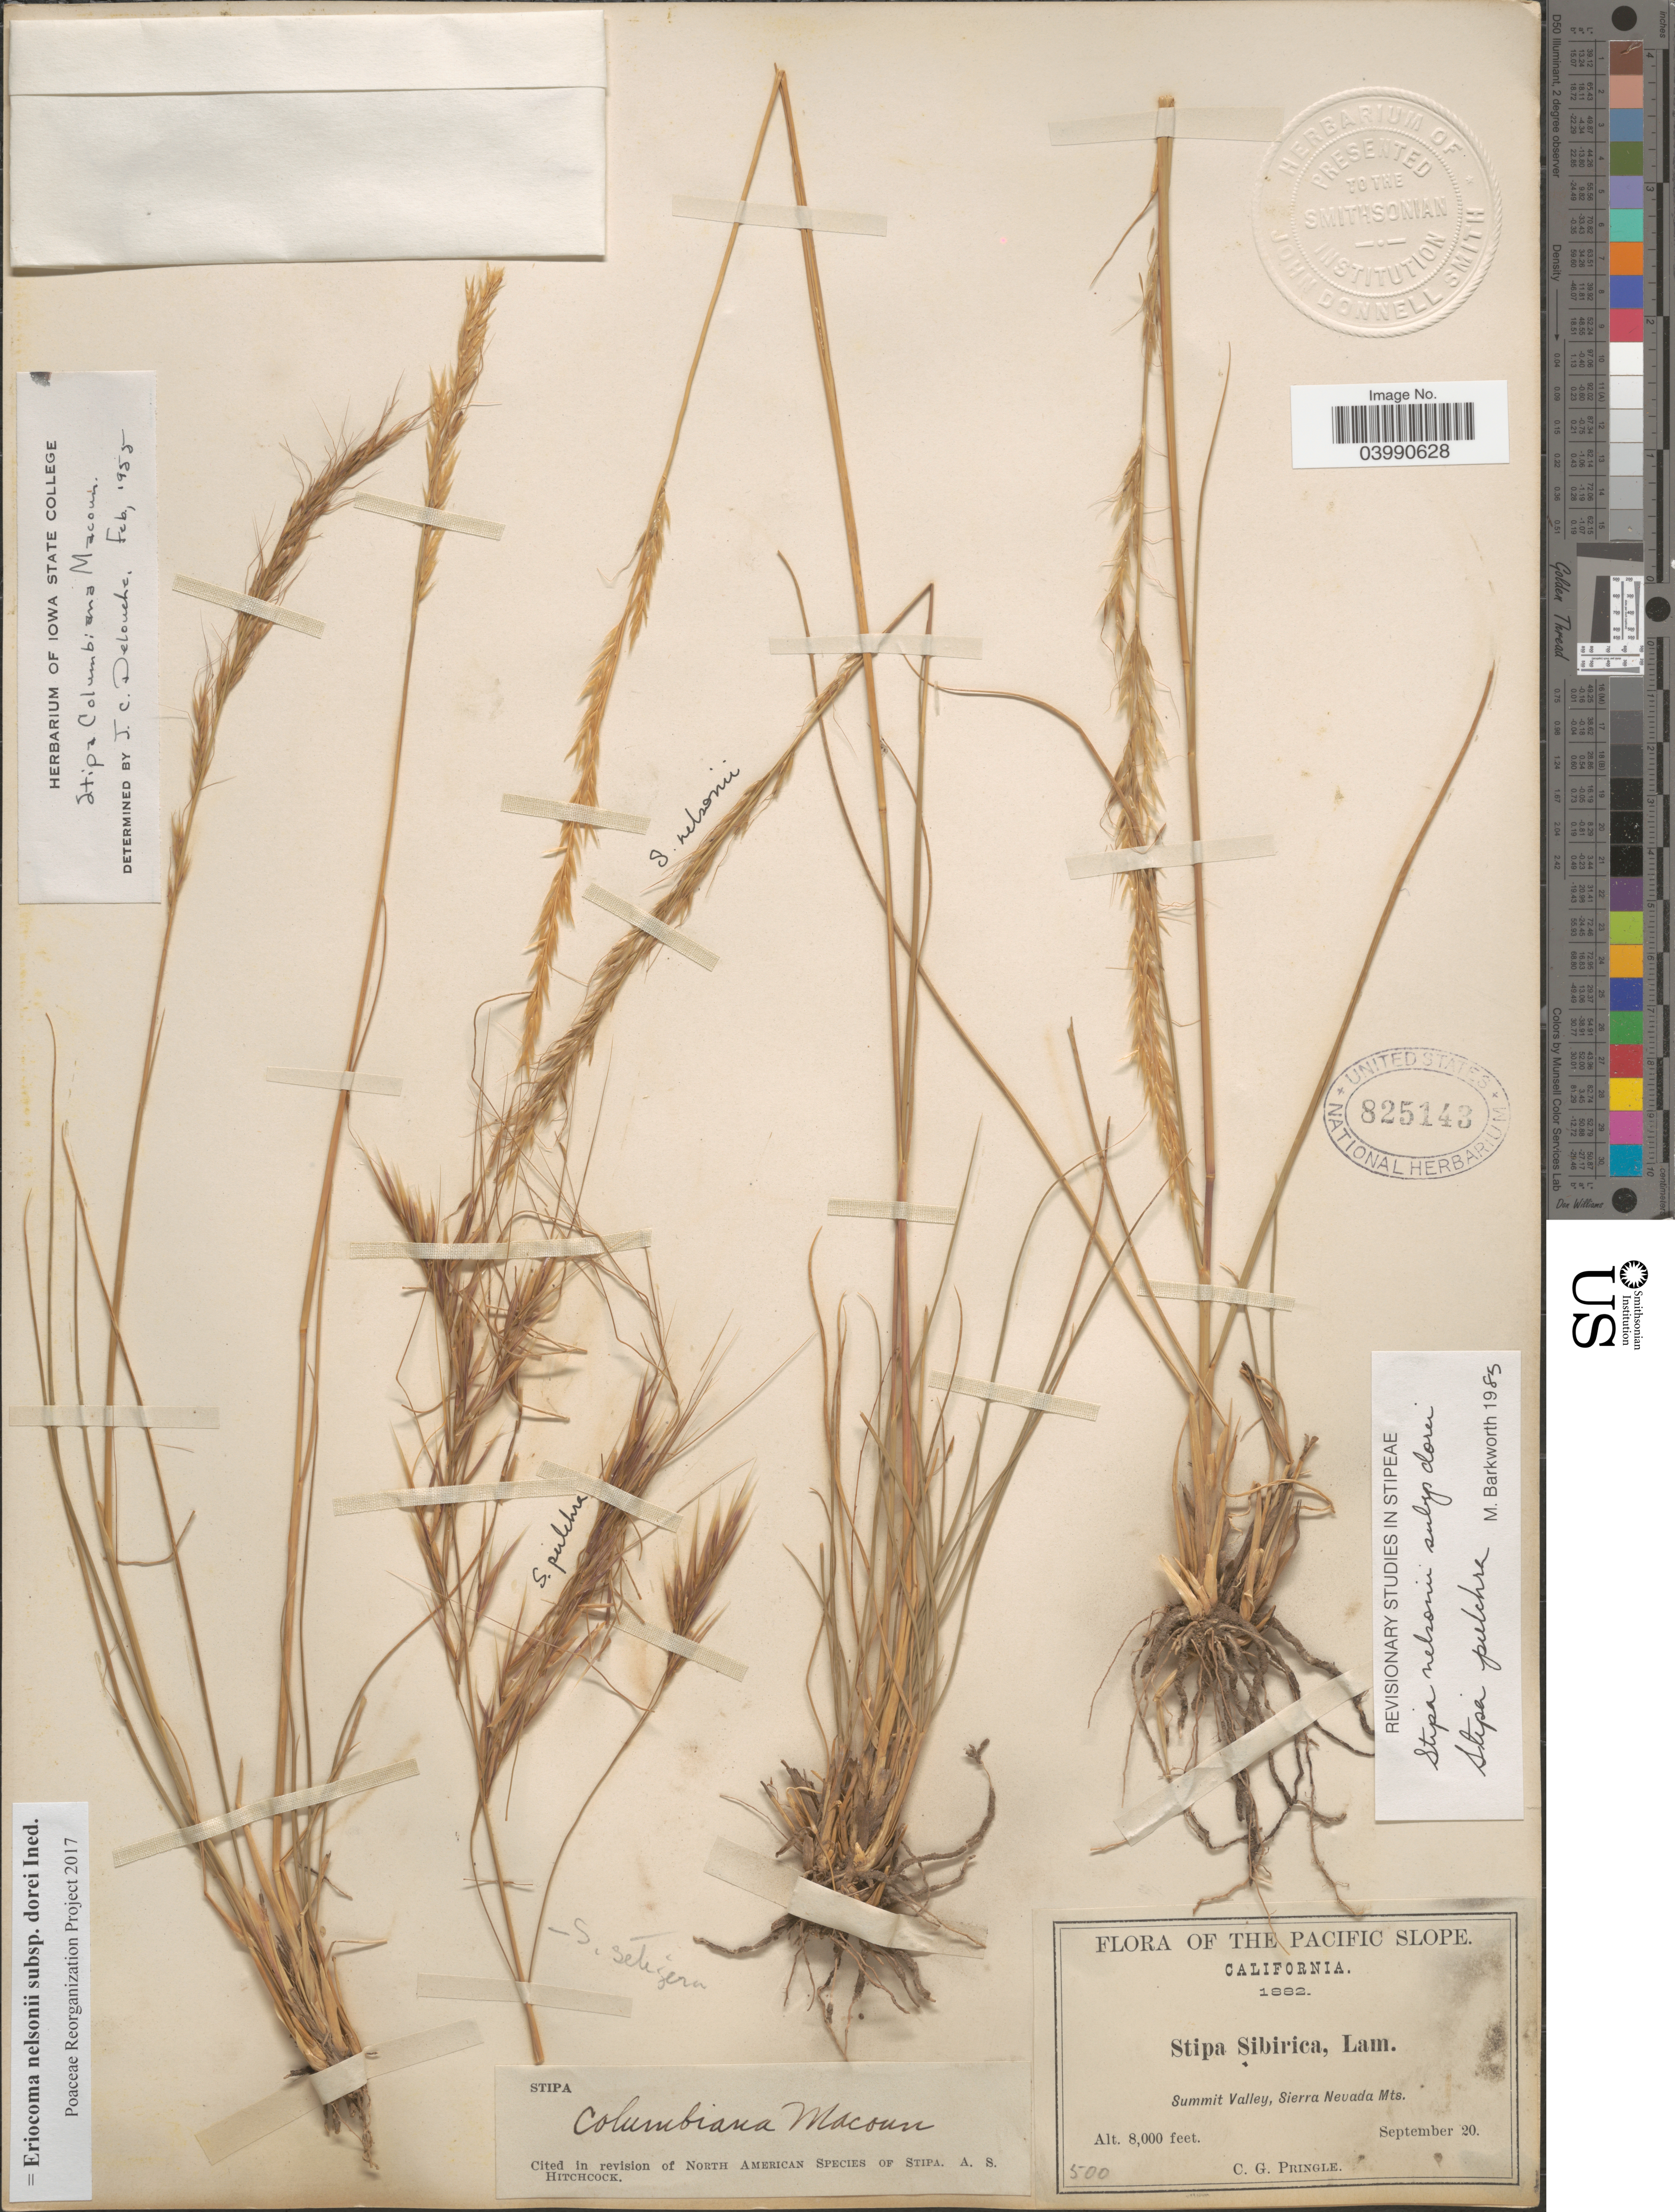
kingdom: Plantae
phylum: Tracheophyta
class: Liliopsida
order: Poales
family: Poaceae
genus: Eriocoma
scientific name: Eriocoma nelsonii subsp. dorei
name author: (Barkworth & J. Maze) Romasch.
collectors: C. G. Pringle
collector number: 500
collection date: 1882-09-20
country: United States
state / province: California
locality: The Pacific Slope. Summit Valley, Sierra Nevada Mts.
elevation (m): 2438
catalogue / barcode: US 825143